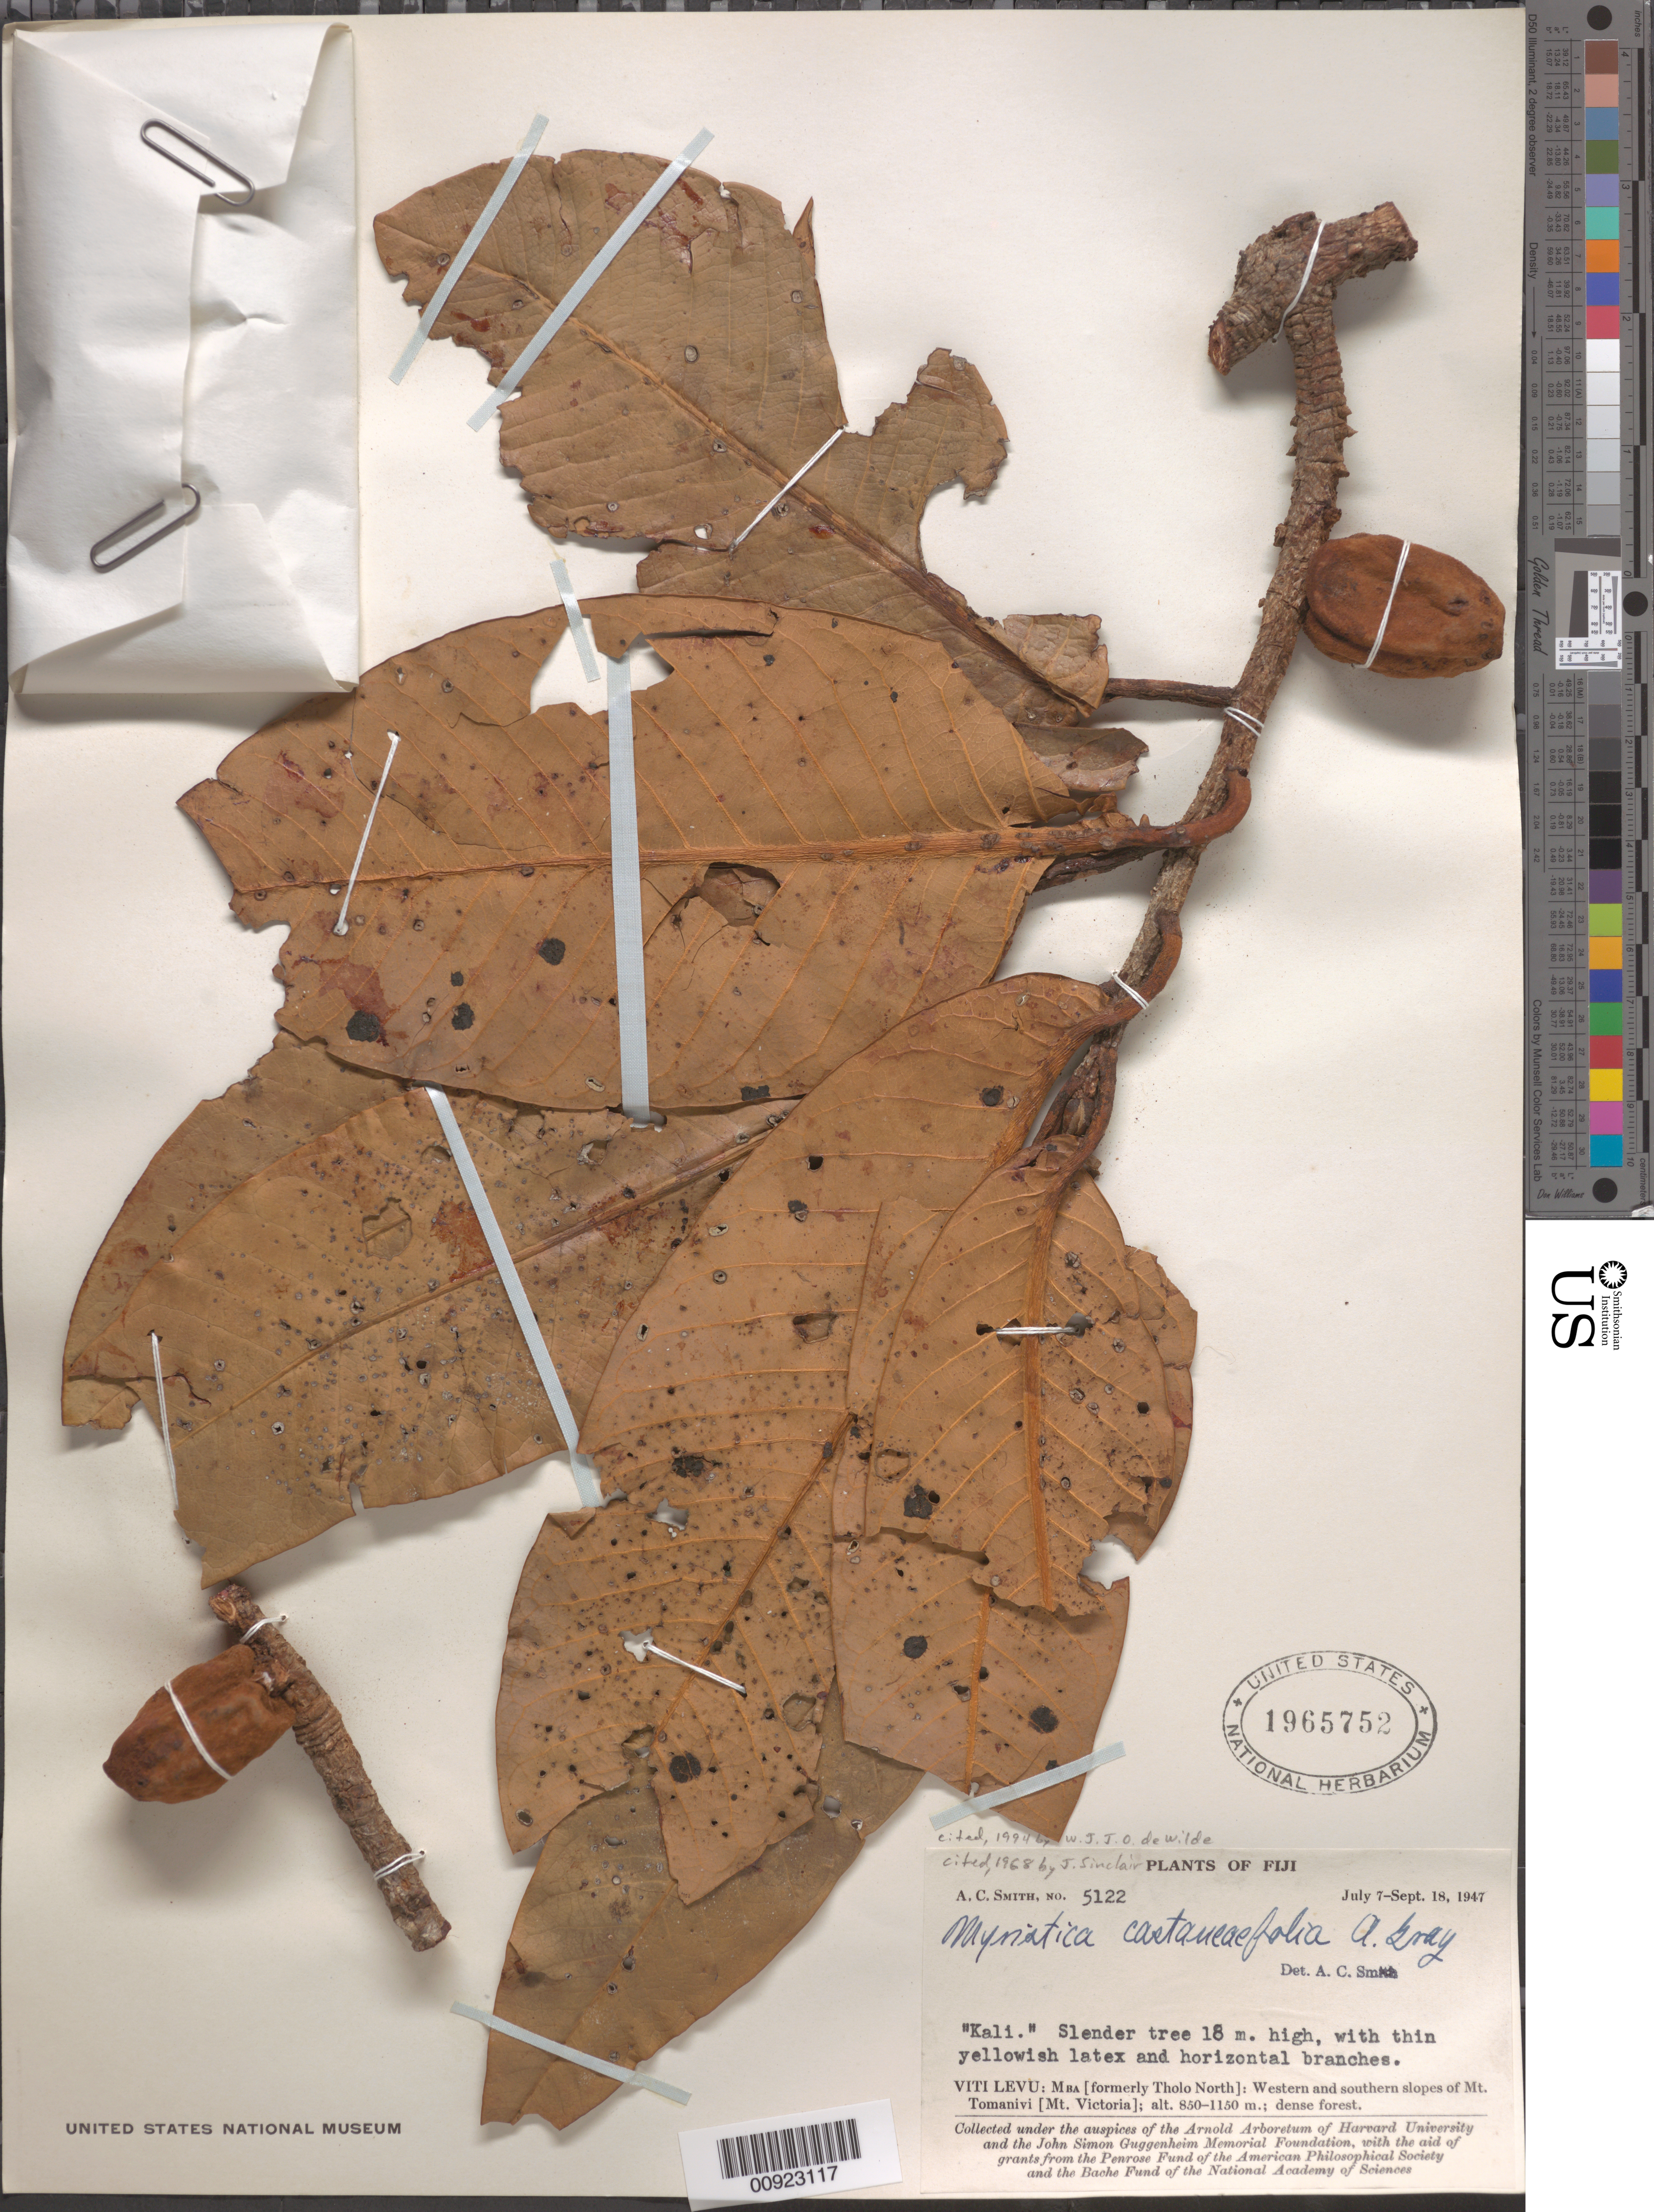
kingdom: Plantae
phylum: Tracheophyta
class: Magnoliopsida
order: Magnoliales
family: Myristicaceae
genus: Myristica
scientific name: Myristica castaneifolia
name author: A. Gray in Wilkes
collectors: C. A. Smith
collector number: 5122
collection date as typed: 07 Jul 1947 to 18 Sep 1947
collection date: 1947-07-07/1947-09-18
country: Fiji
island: Viti Levu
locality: Mba [formerly Tholo North]: Western and southern slopes of Mt. Tomanivi [Mt. Victoria]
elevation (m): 850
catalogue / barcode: US 1965752